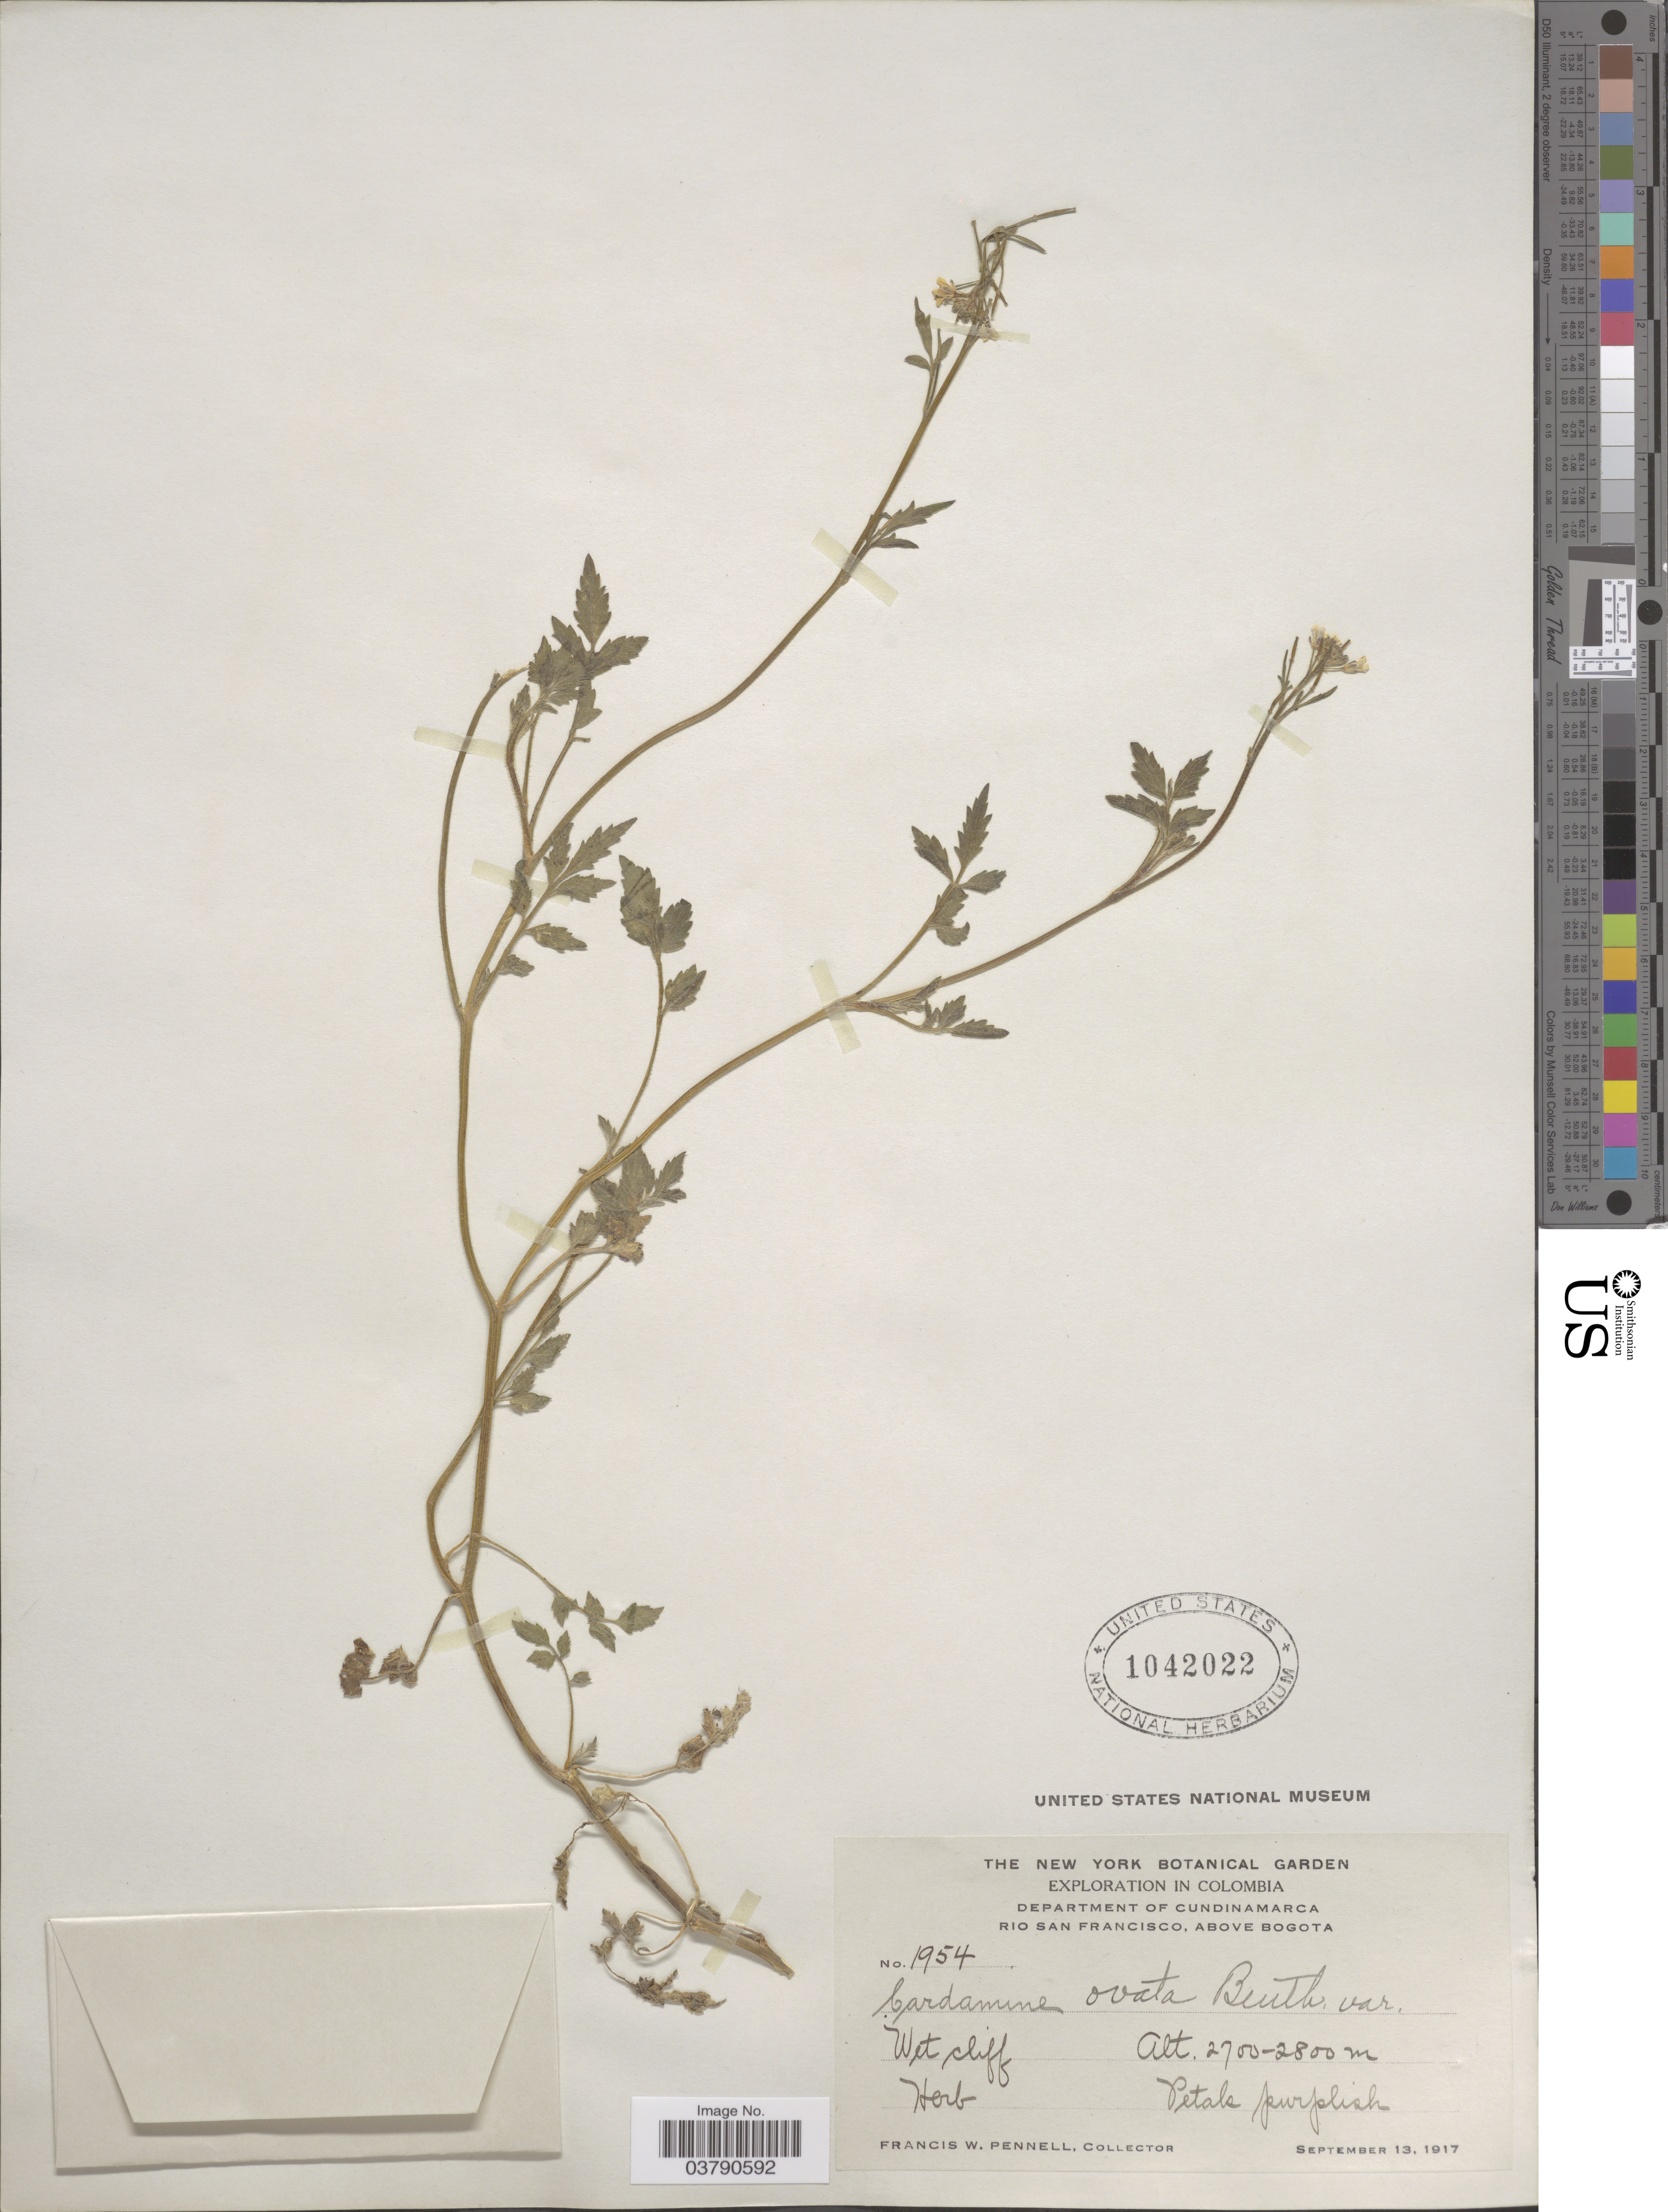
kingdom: Plantae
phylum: Tracheophyta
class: Magnoliopsida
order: Brassicales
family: Brassicaceae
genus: Cardamine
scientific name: Cardamine ovata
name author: Benth.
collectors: F. W. Pennell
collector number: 1954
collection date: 1917-09-13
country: Colombia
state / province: Cundinamarca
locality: Department of Cundinamarca. Rio San Francisco, above Bogota.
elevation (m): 2700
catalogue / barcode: US 1042022